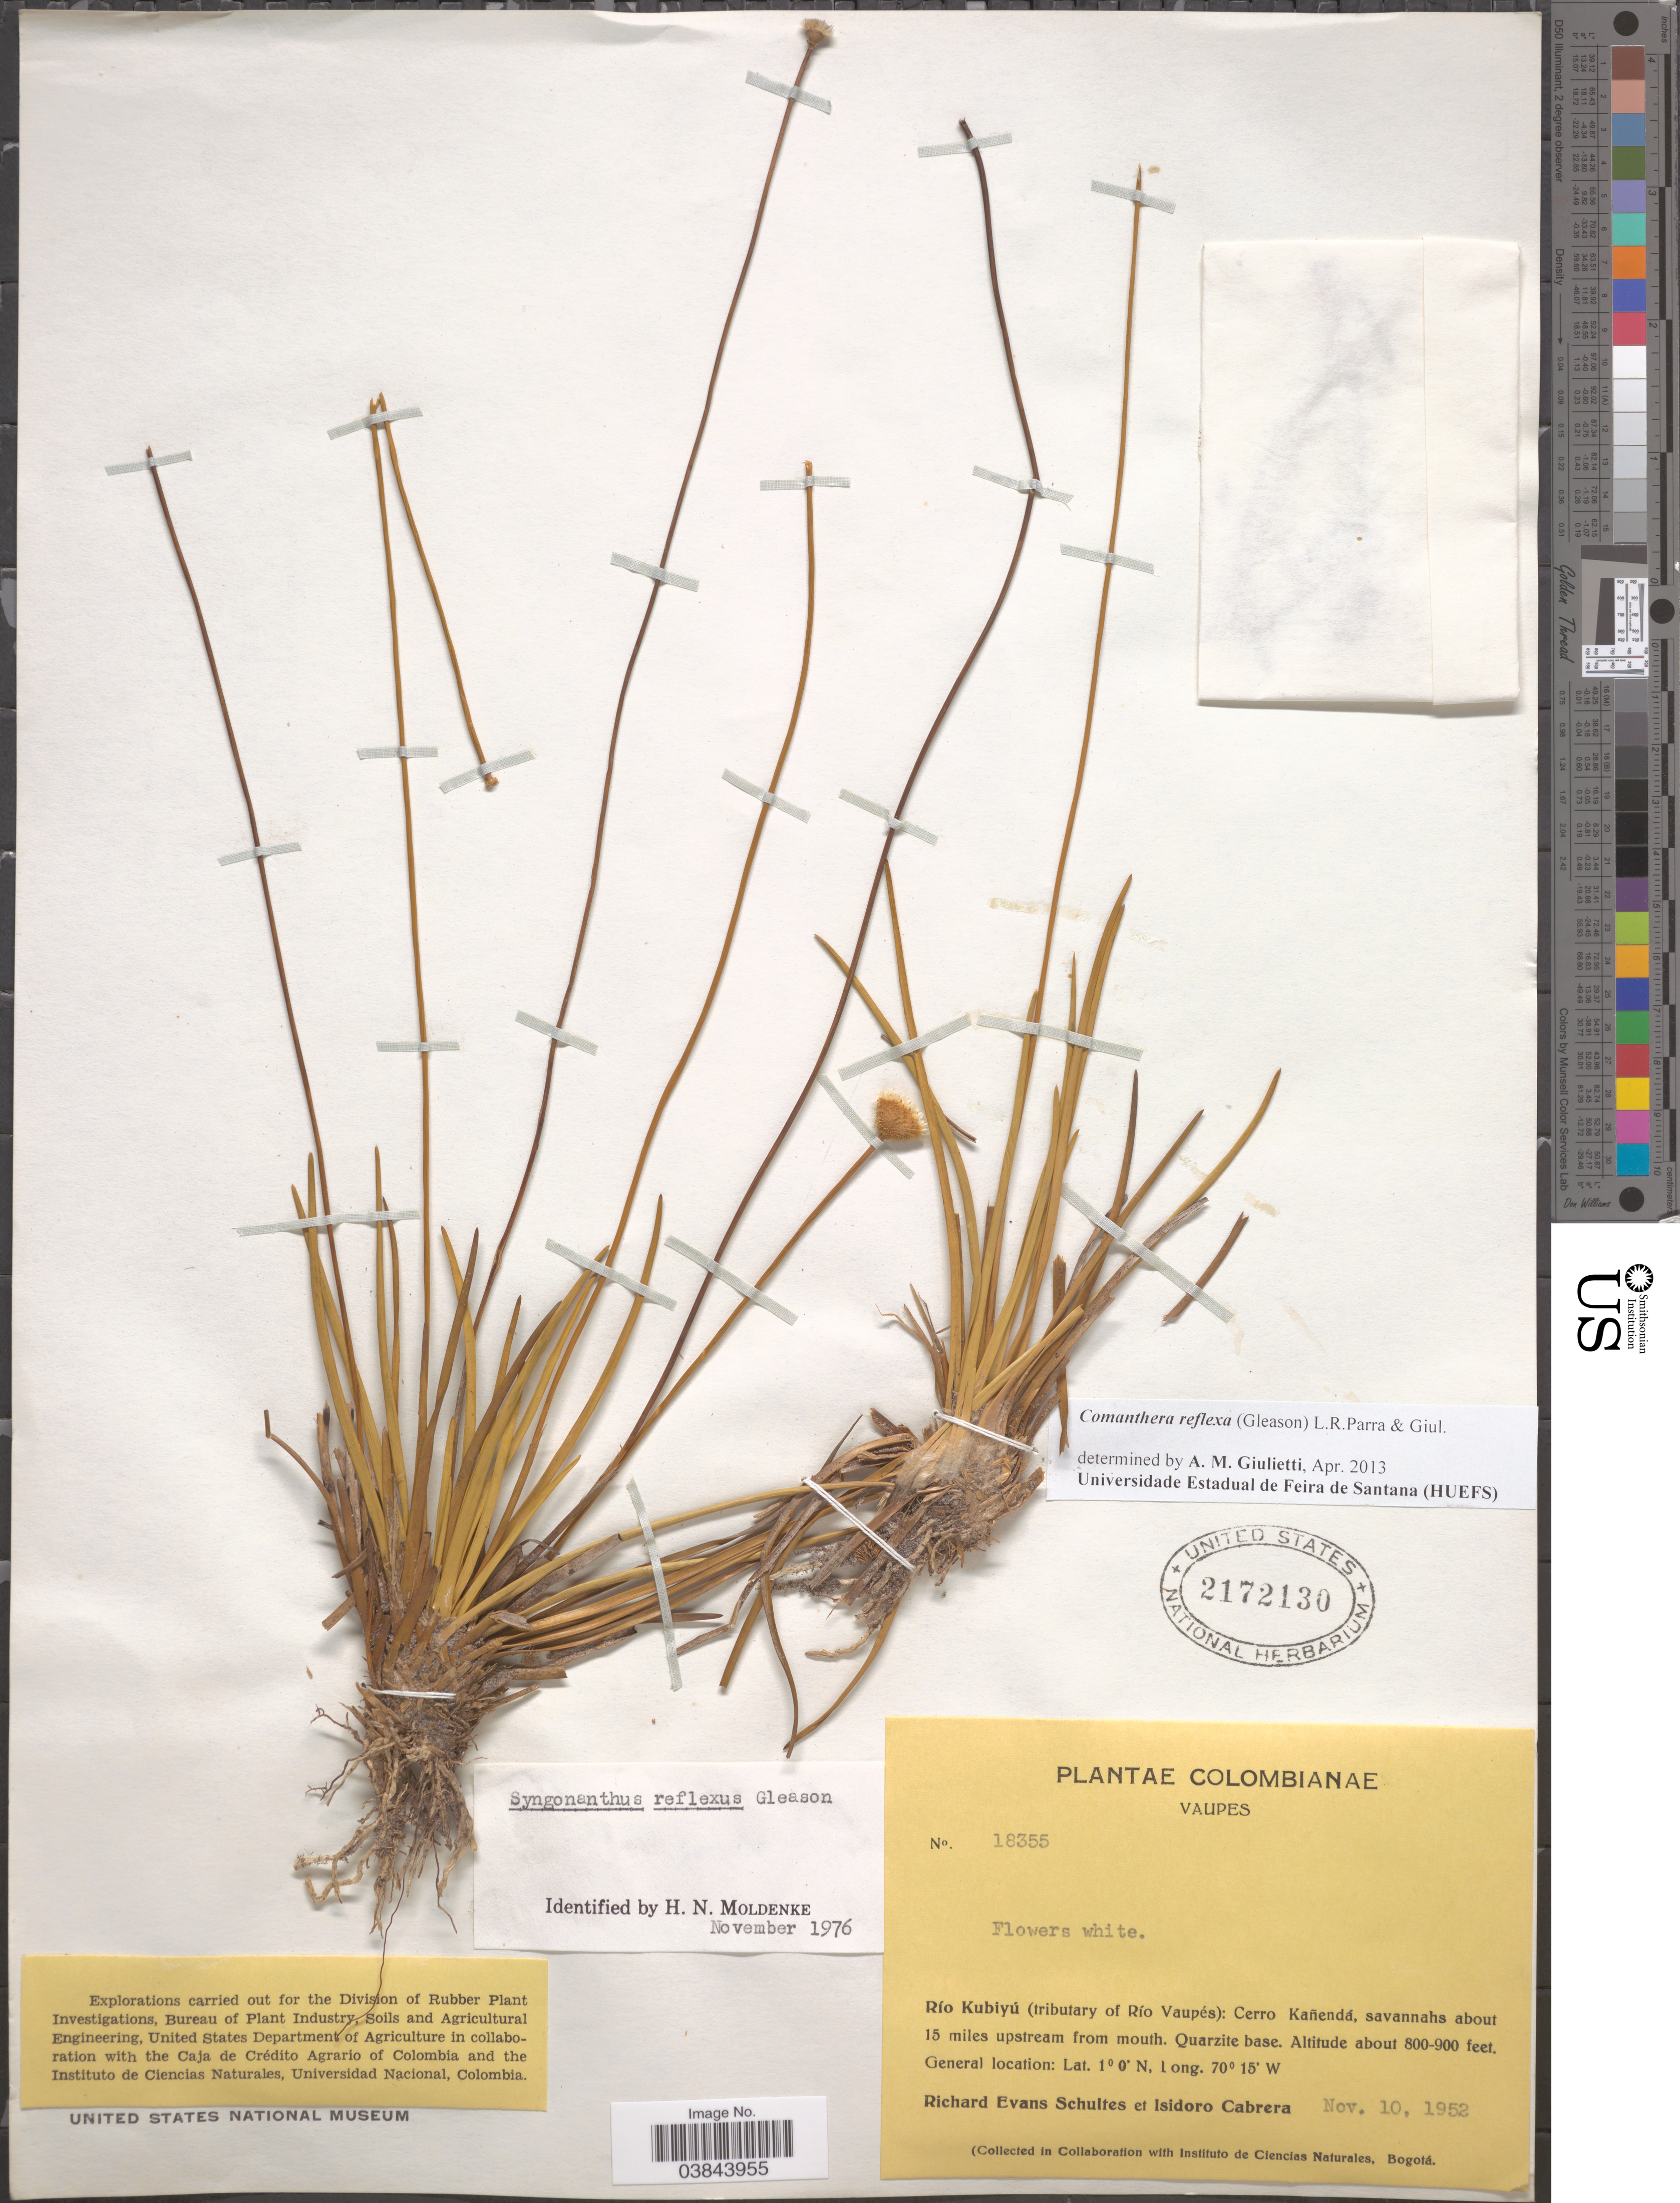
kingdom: Plantae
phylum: Tracheophyta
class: Liliopsida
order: Poales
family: Eriocaulaceae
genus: Comanthera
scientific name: Comanthera reflexa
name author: (Gleason) L.R. Parra & Giul.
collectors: R. E. Schultes & I. Cabrera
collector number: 18355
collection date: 1952-11-10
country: Colombia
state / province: Vaupés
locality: Río Kubiyú (tributary of Río Vaupés): Cerro Kañendá, savannahs about 15 miles upstream from mouth. Quarzite base.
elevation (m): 244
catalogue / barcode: US 2172130